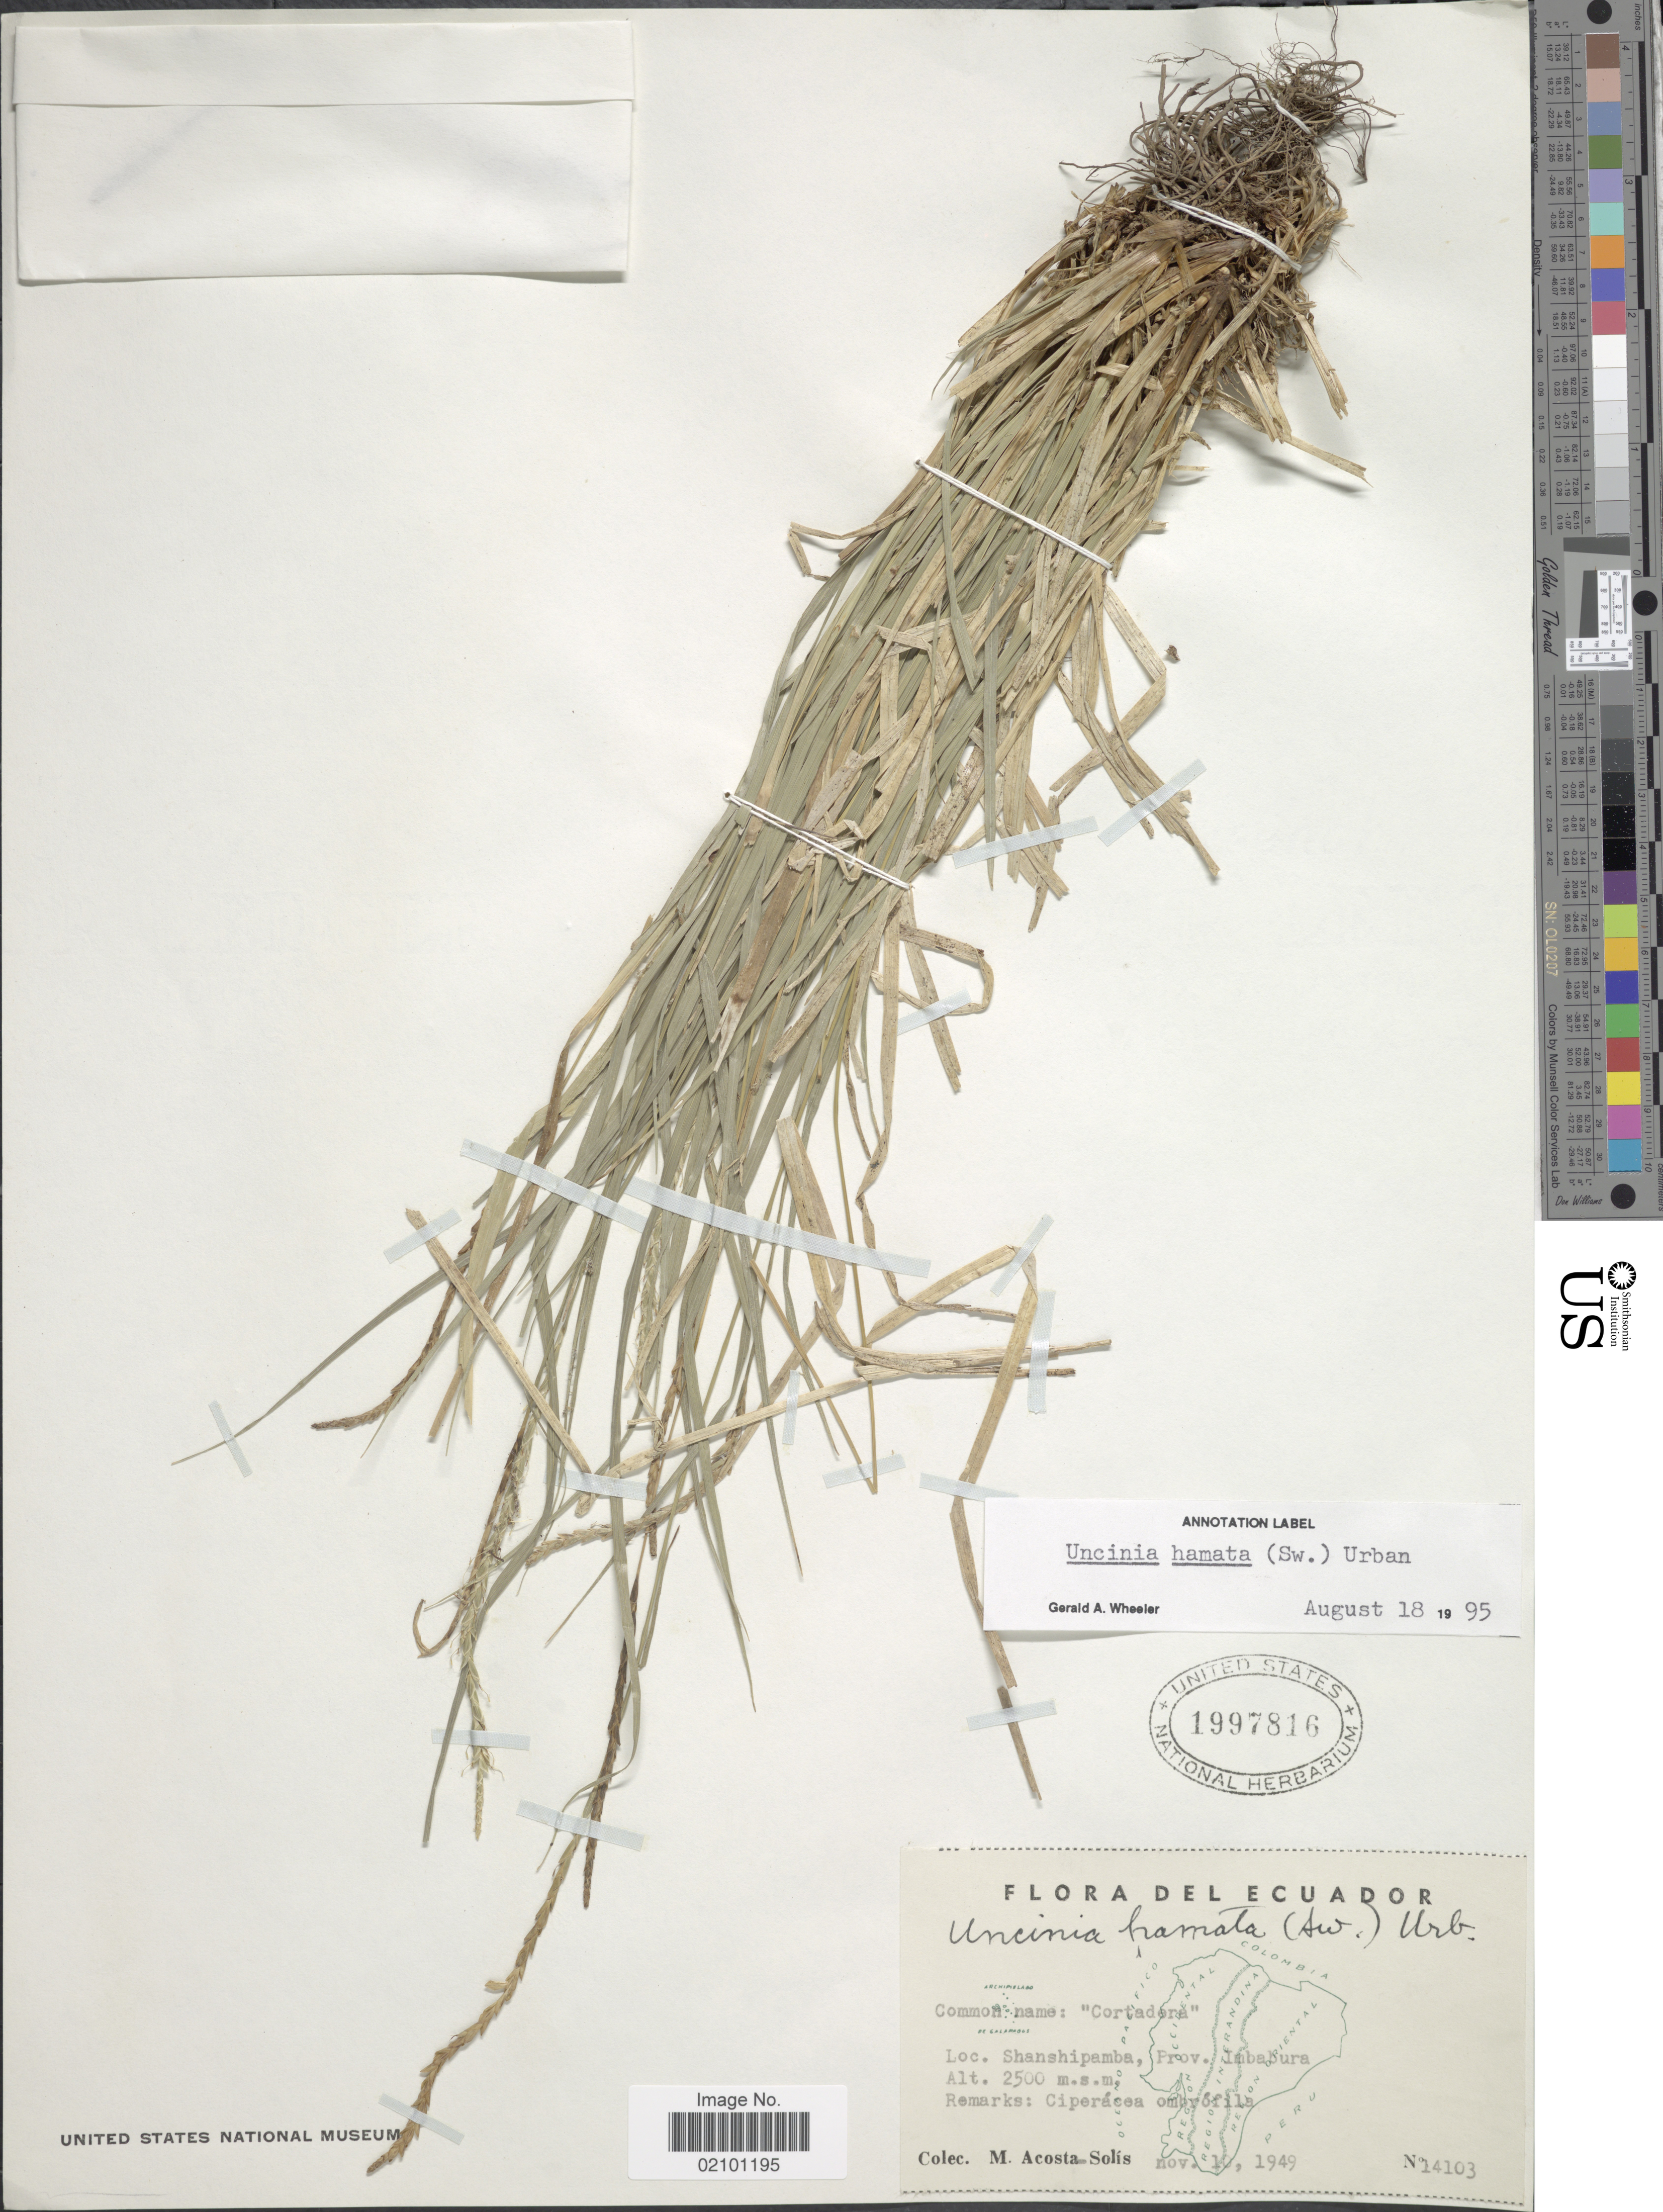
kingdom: Plantae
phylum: Tracheophyta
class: Liliopsida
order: Poales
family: Cyperaceae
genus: Carex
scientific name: Carex hamata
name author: Sw.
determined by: Strong, M. T., (US), Smithsonian Institution - National Museum of Natural History (UNITED STATES)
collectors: M. Acosta Solis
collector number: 14103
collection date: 1949-11-10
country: Ecuador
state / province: Imbabura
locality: Shanshipamba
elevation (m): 2500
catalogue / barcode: US 1997816